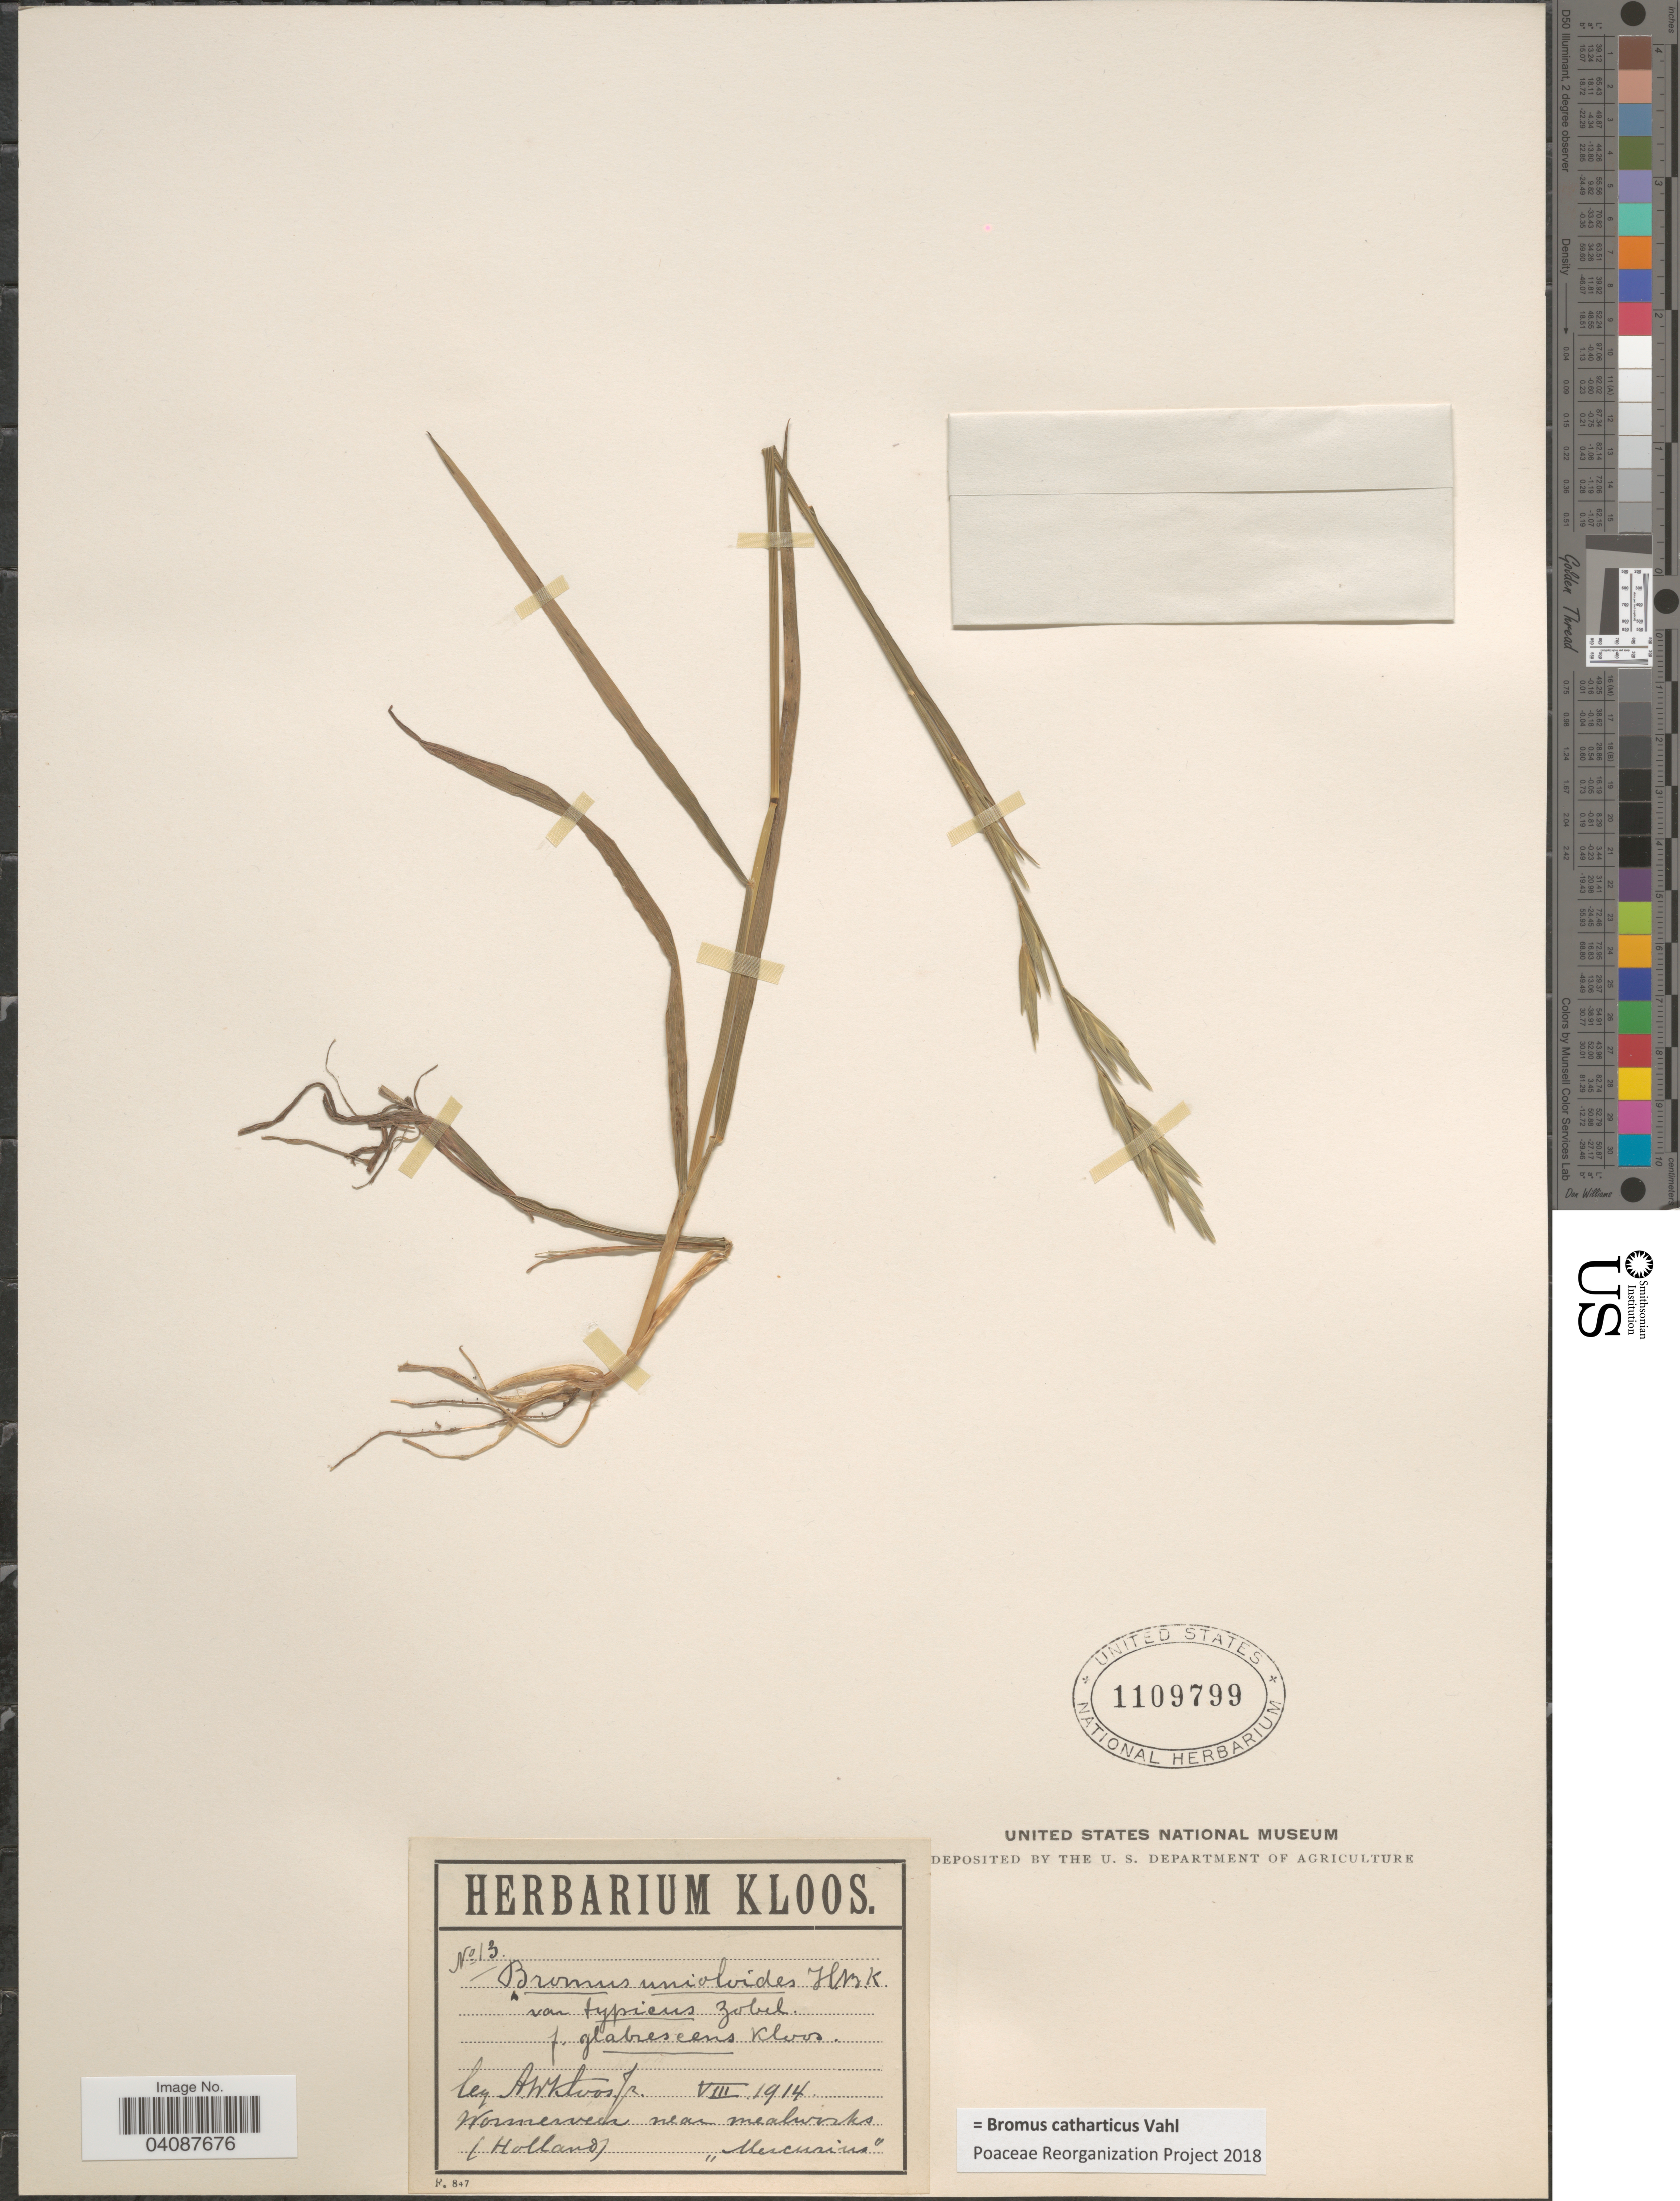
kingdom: Plantae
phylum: Tracheophyta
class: Liliopsida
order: Poales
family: Poaceae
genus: Bromus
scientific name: Bromus catharticus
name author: Vahl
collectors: A. W. Kloos, Jr.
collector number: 13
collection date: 1914-08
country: Netherlands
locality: Wormerveer near mealworks (Holland) "Mercurius".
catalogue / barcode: US 1109799